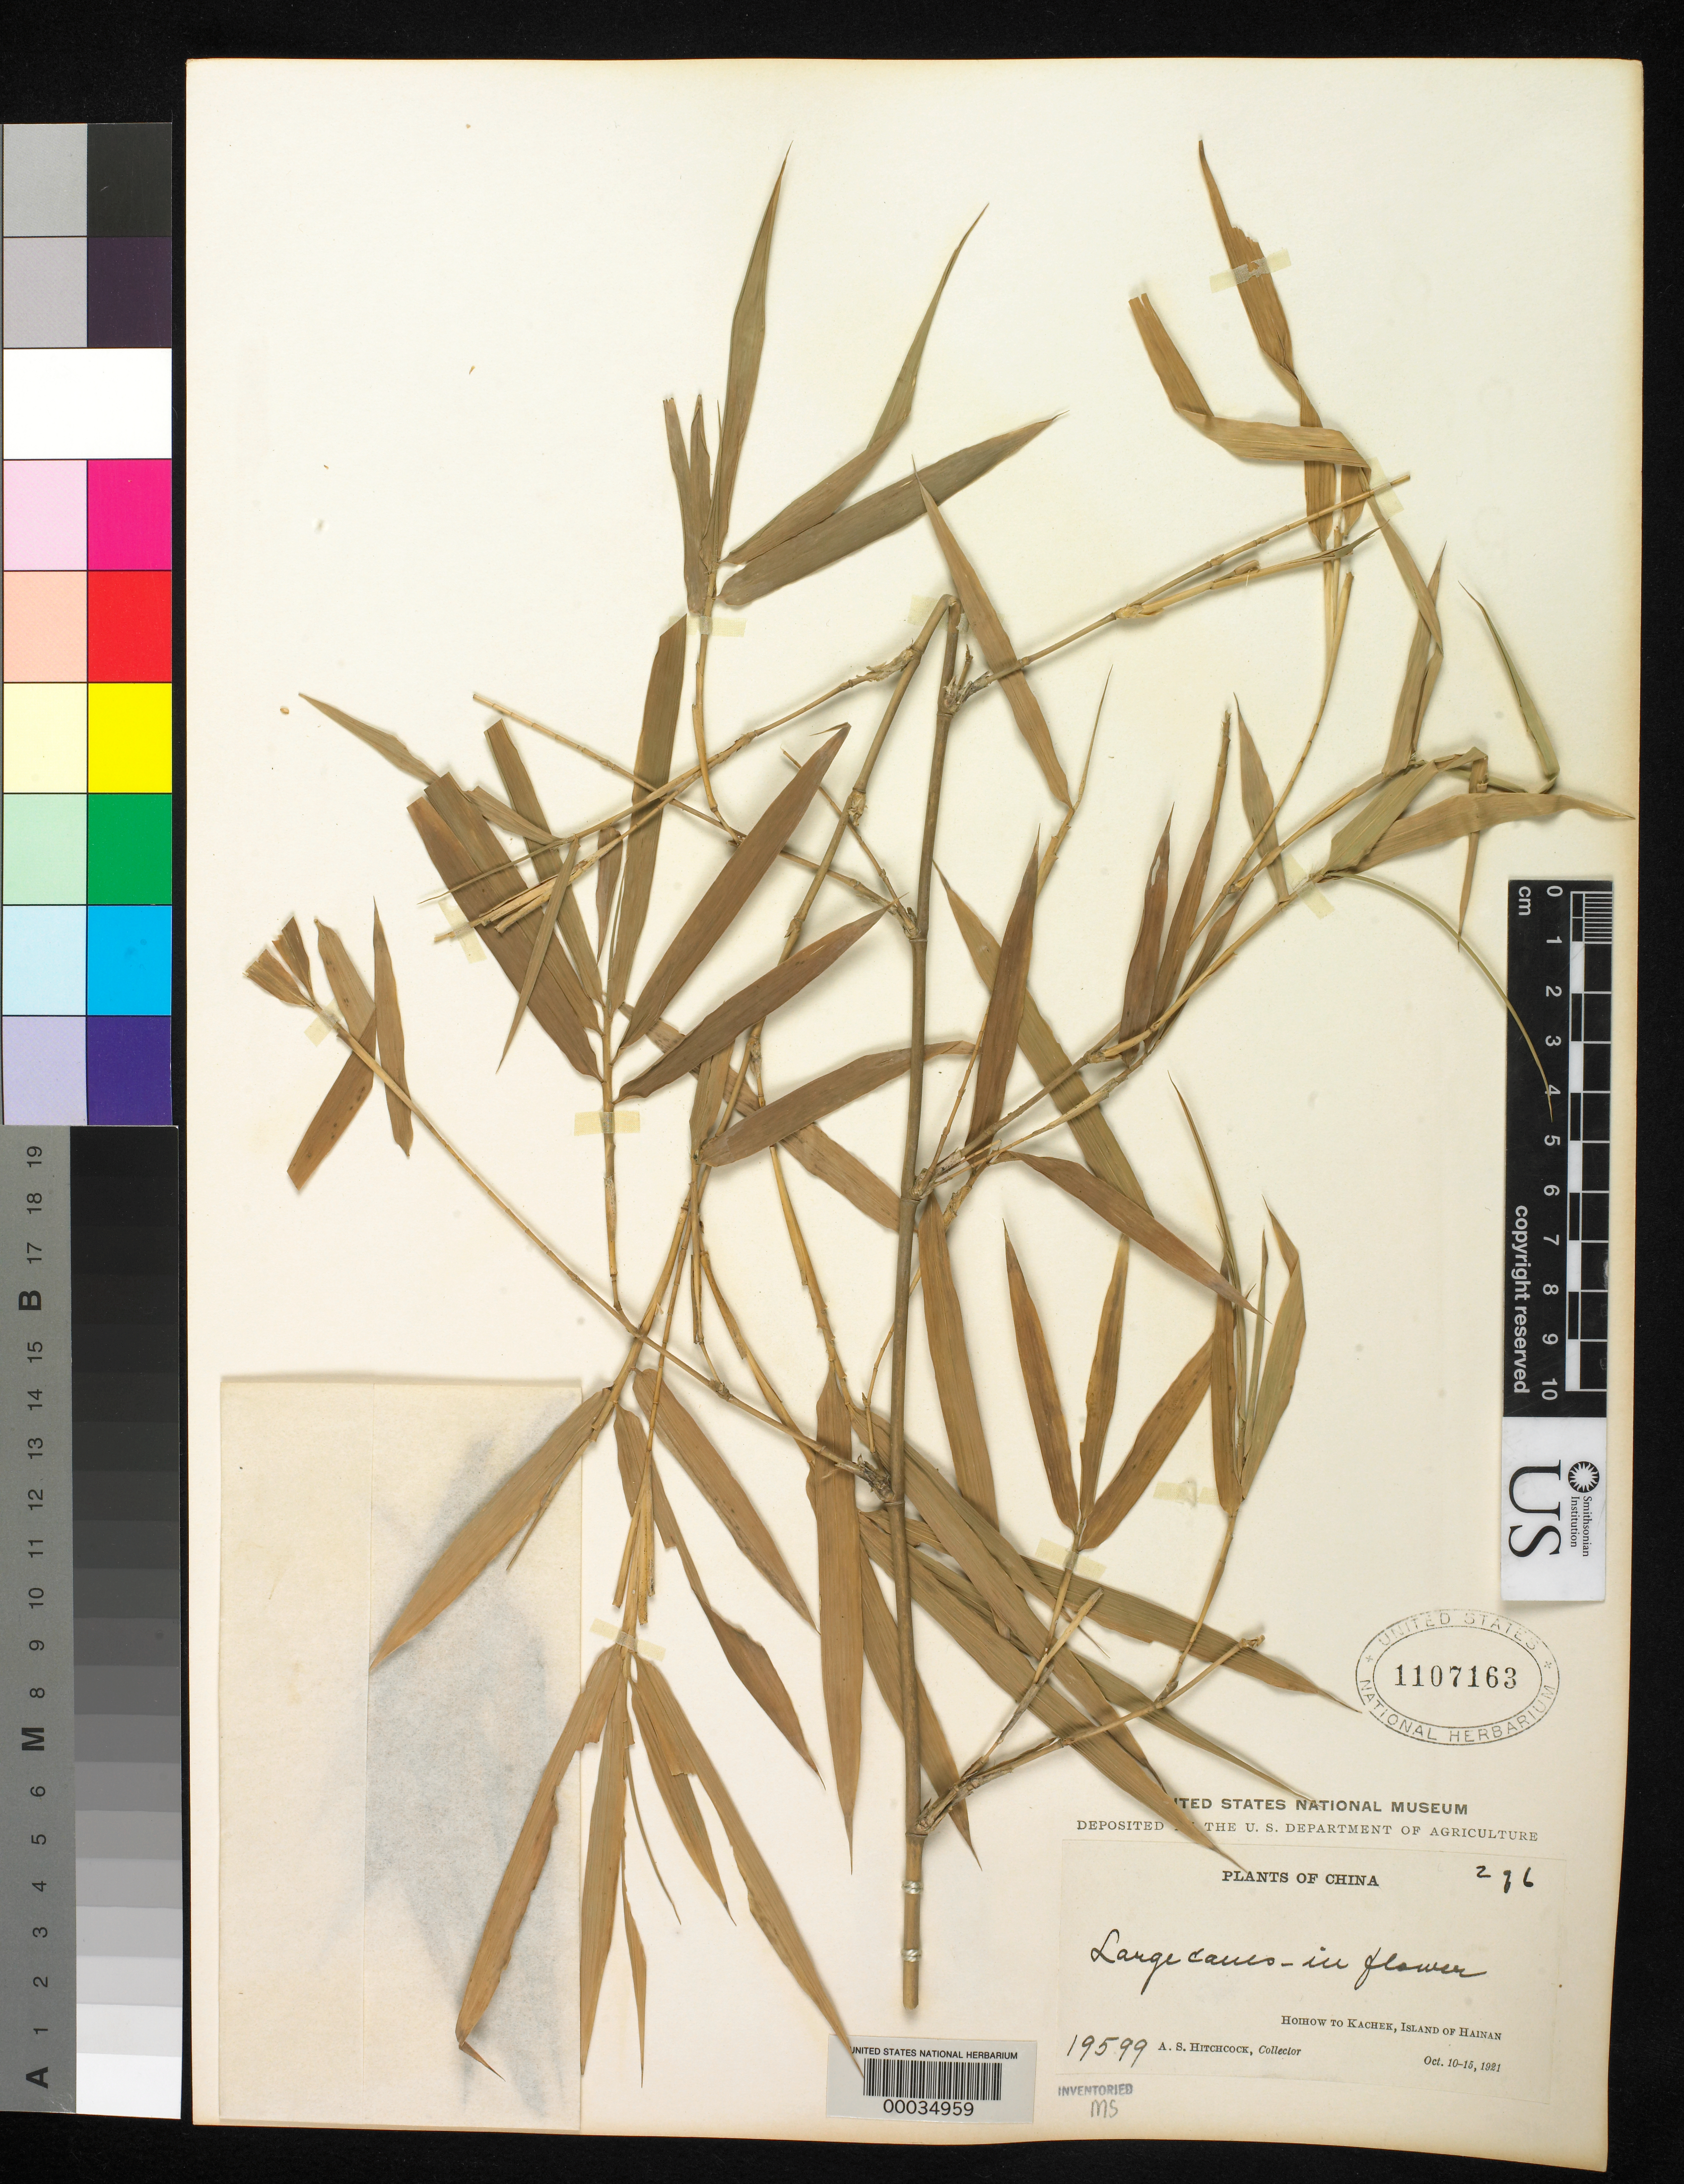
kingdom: Plantae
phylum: Tracheophyta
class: Liliopsida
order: Poales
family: Poaceae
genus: Bambusa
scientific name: Bambusa piscatorum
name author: McClure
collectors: A. S. Hitchcock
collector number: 19599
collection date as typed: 10 Oct 1921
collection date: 1921-10-10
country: China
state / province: Hainan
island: Hainan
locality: Hoihow, kachek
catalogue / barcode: US 1107163